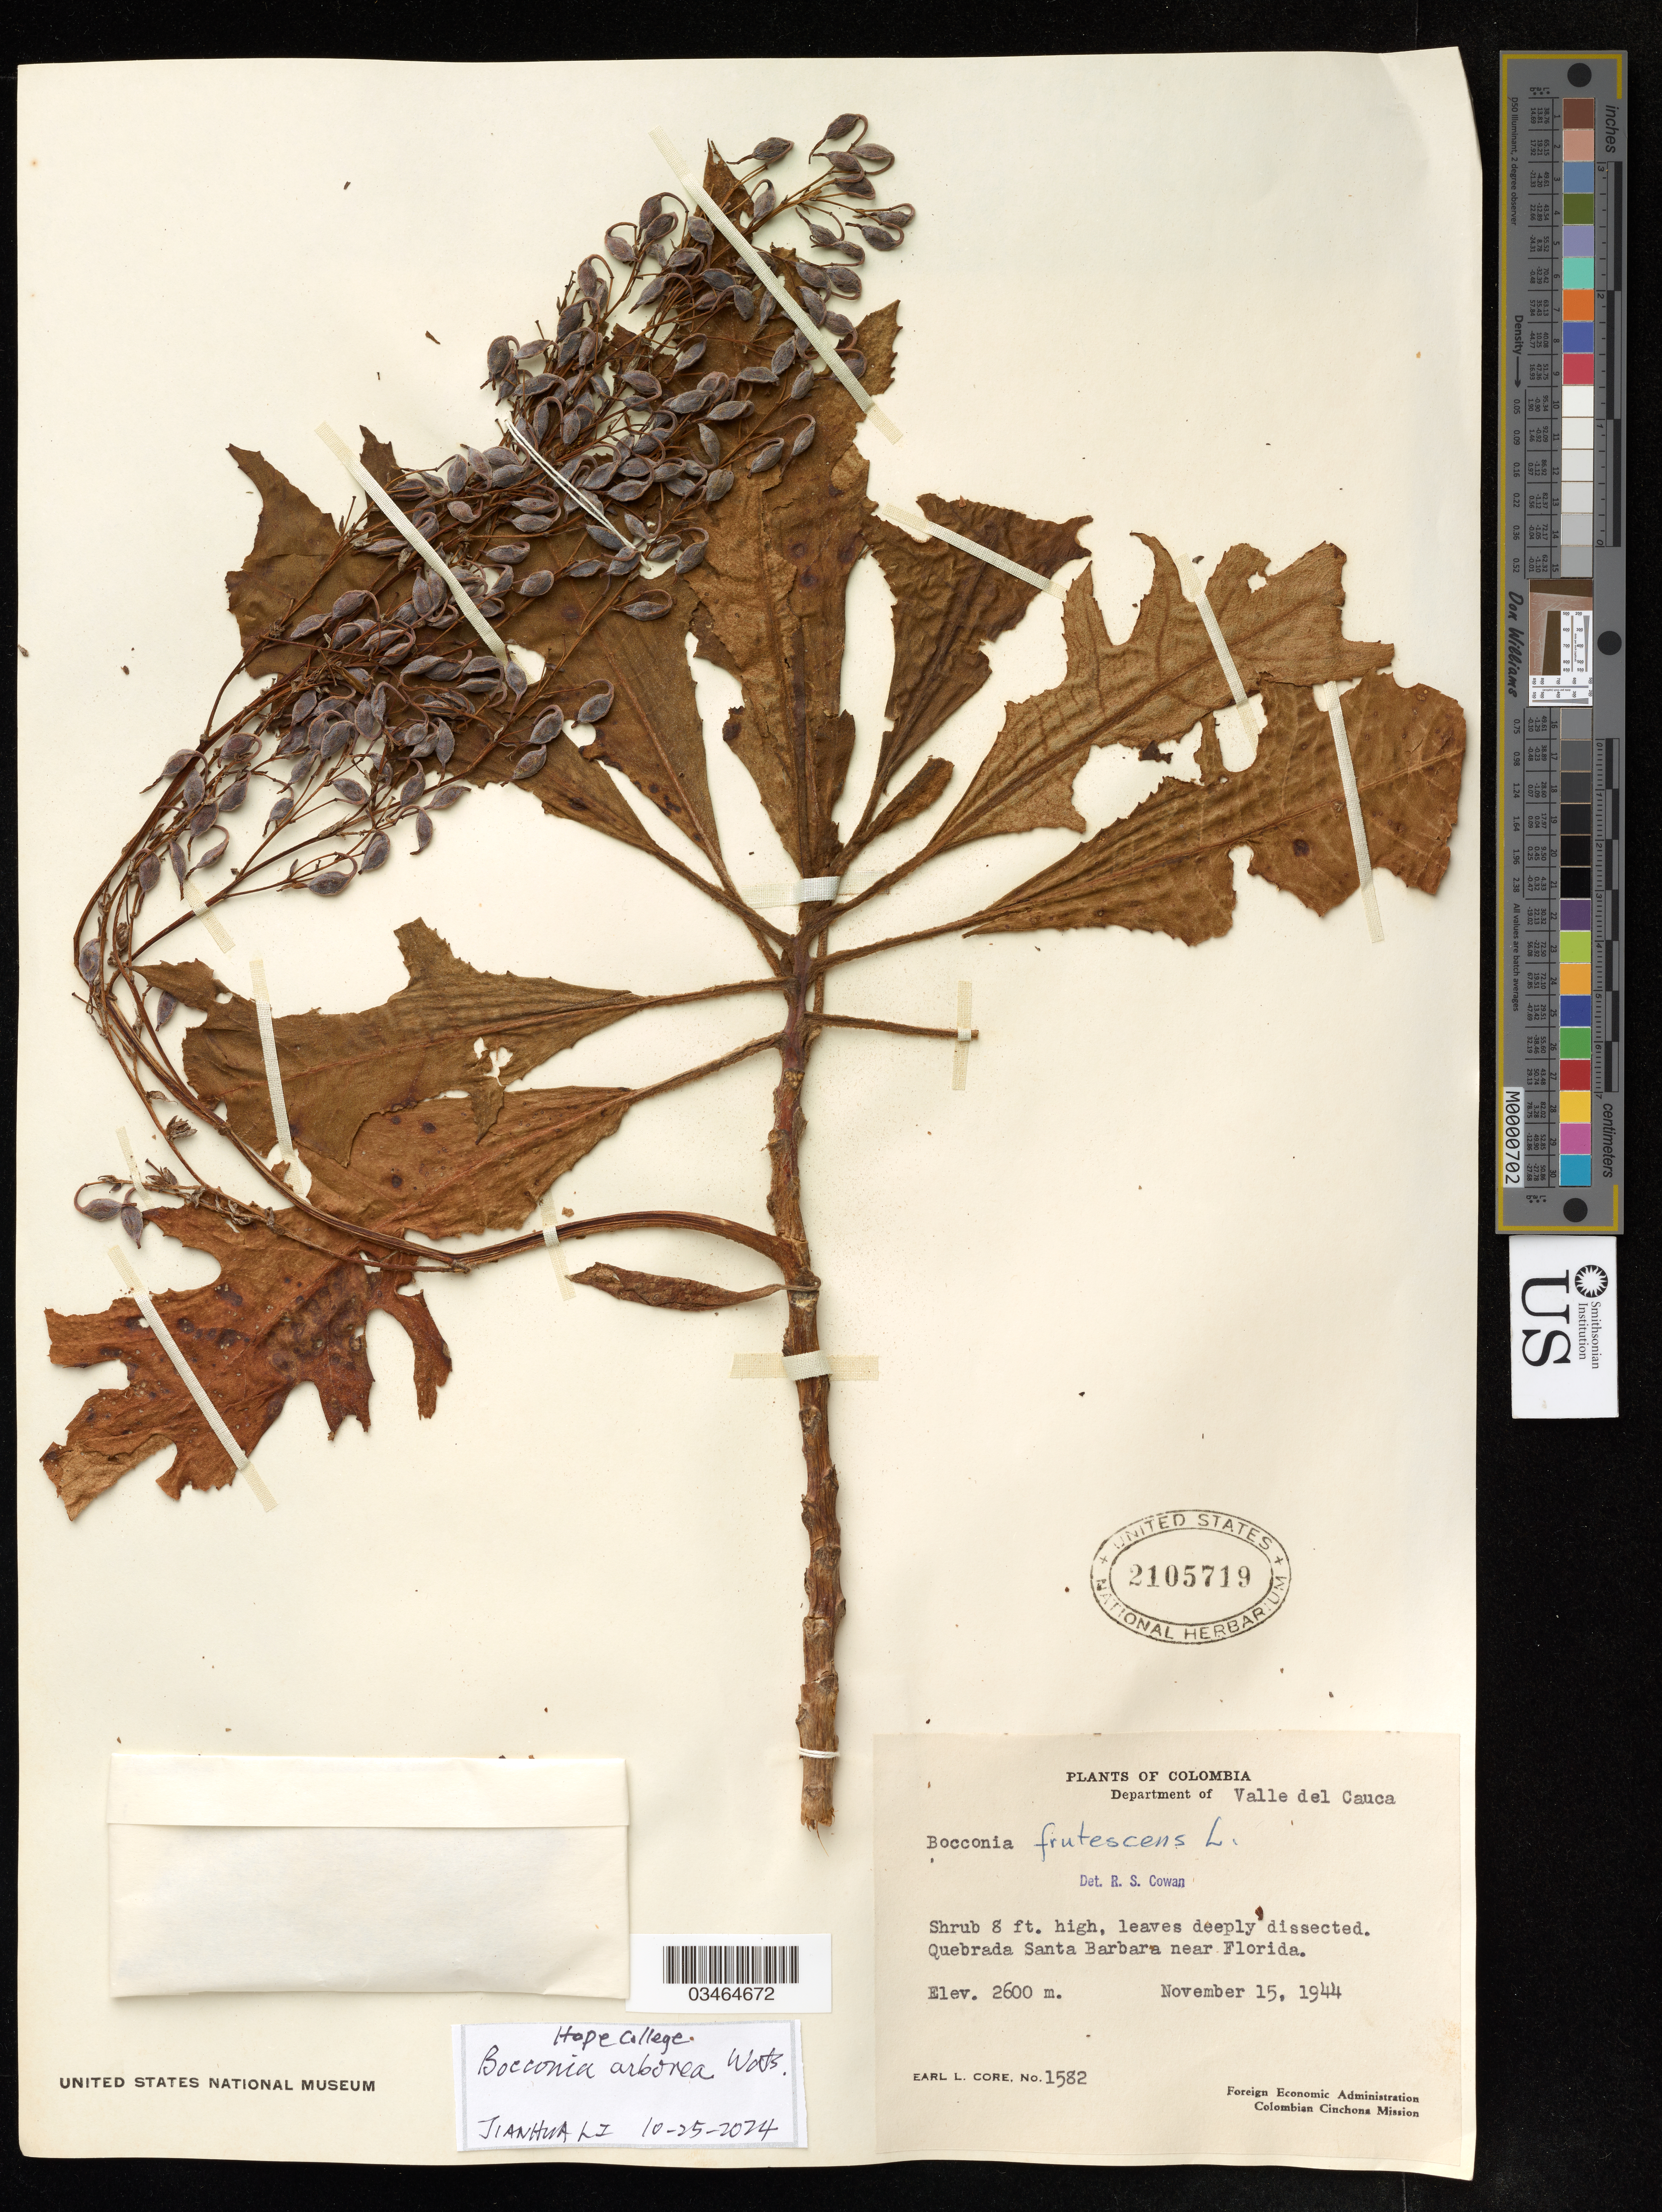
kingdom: Plantae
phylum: Tracheophyta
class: Magnoliopsida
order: Ranunculales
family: Papaveraceae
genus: Bocconia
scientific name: Bocconia arborea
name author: S. Watson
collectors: E. L. Core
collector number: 1582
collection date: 1944-11-15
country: United States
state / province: Florida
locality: Valle del Cauca, Quebrada Santa Barbara near Florida.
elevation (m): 2600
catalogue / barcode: US 2105719